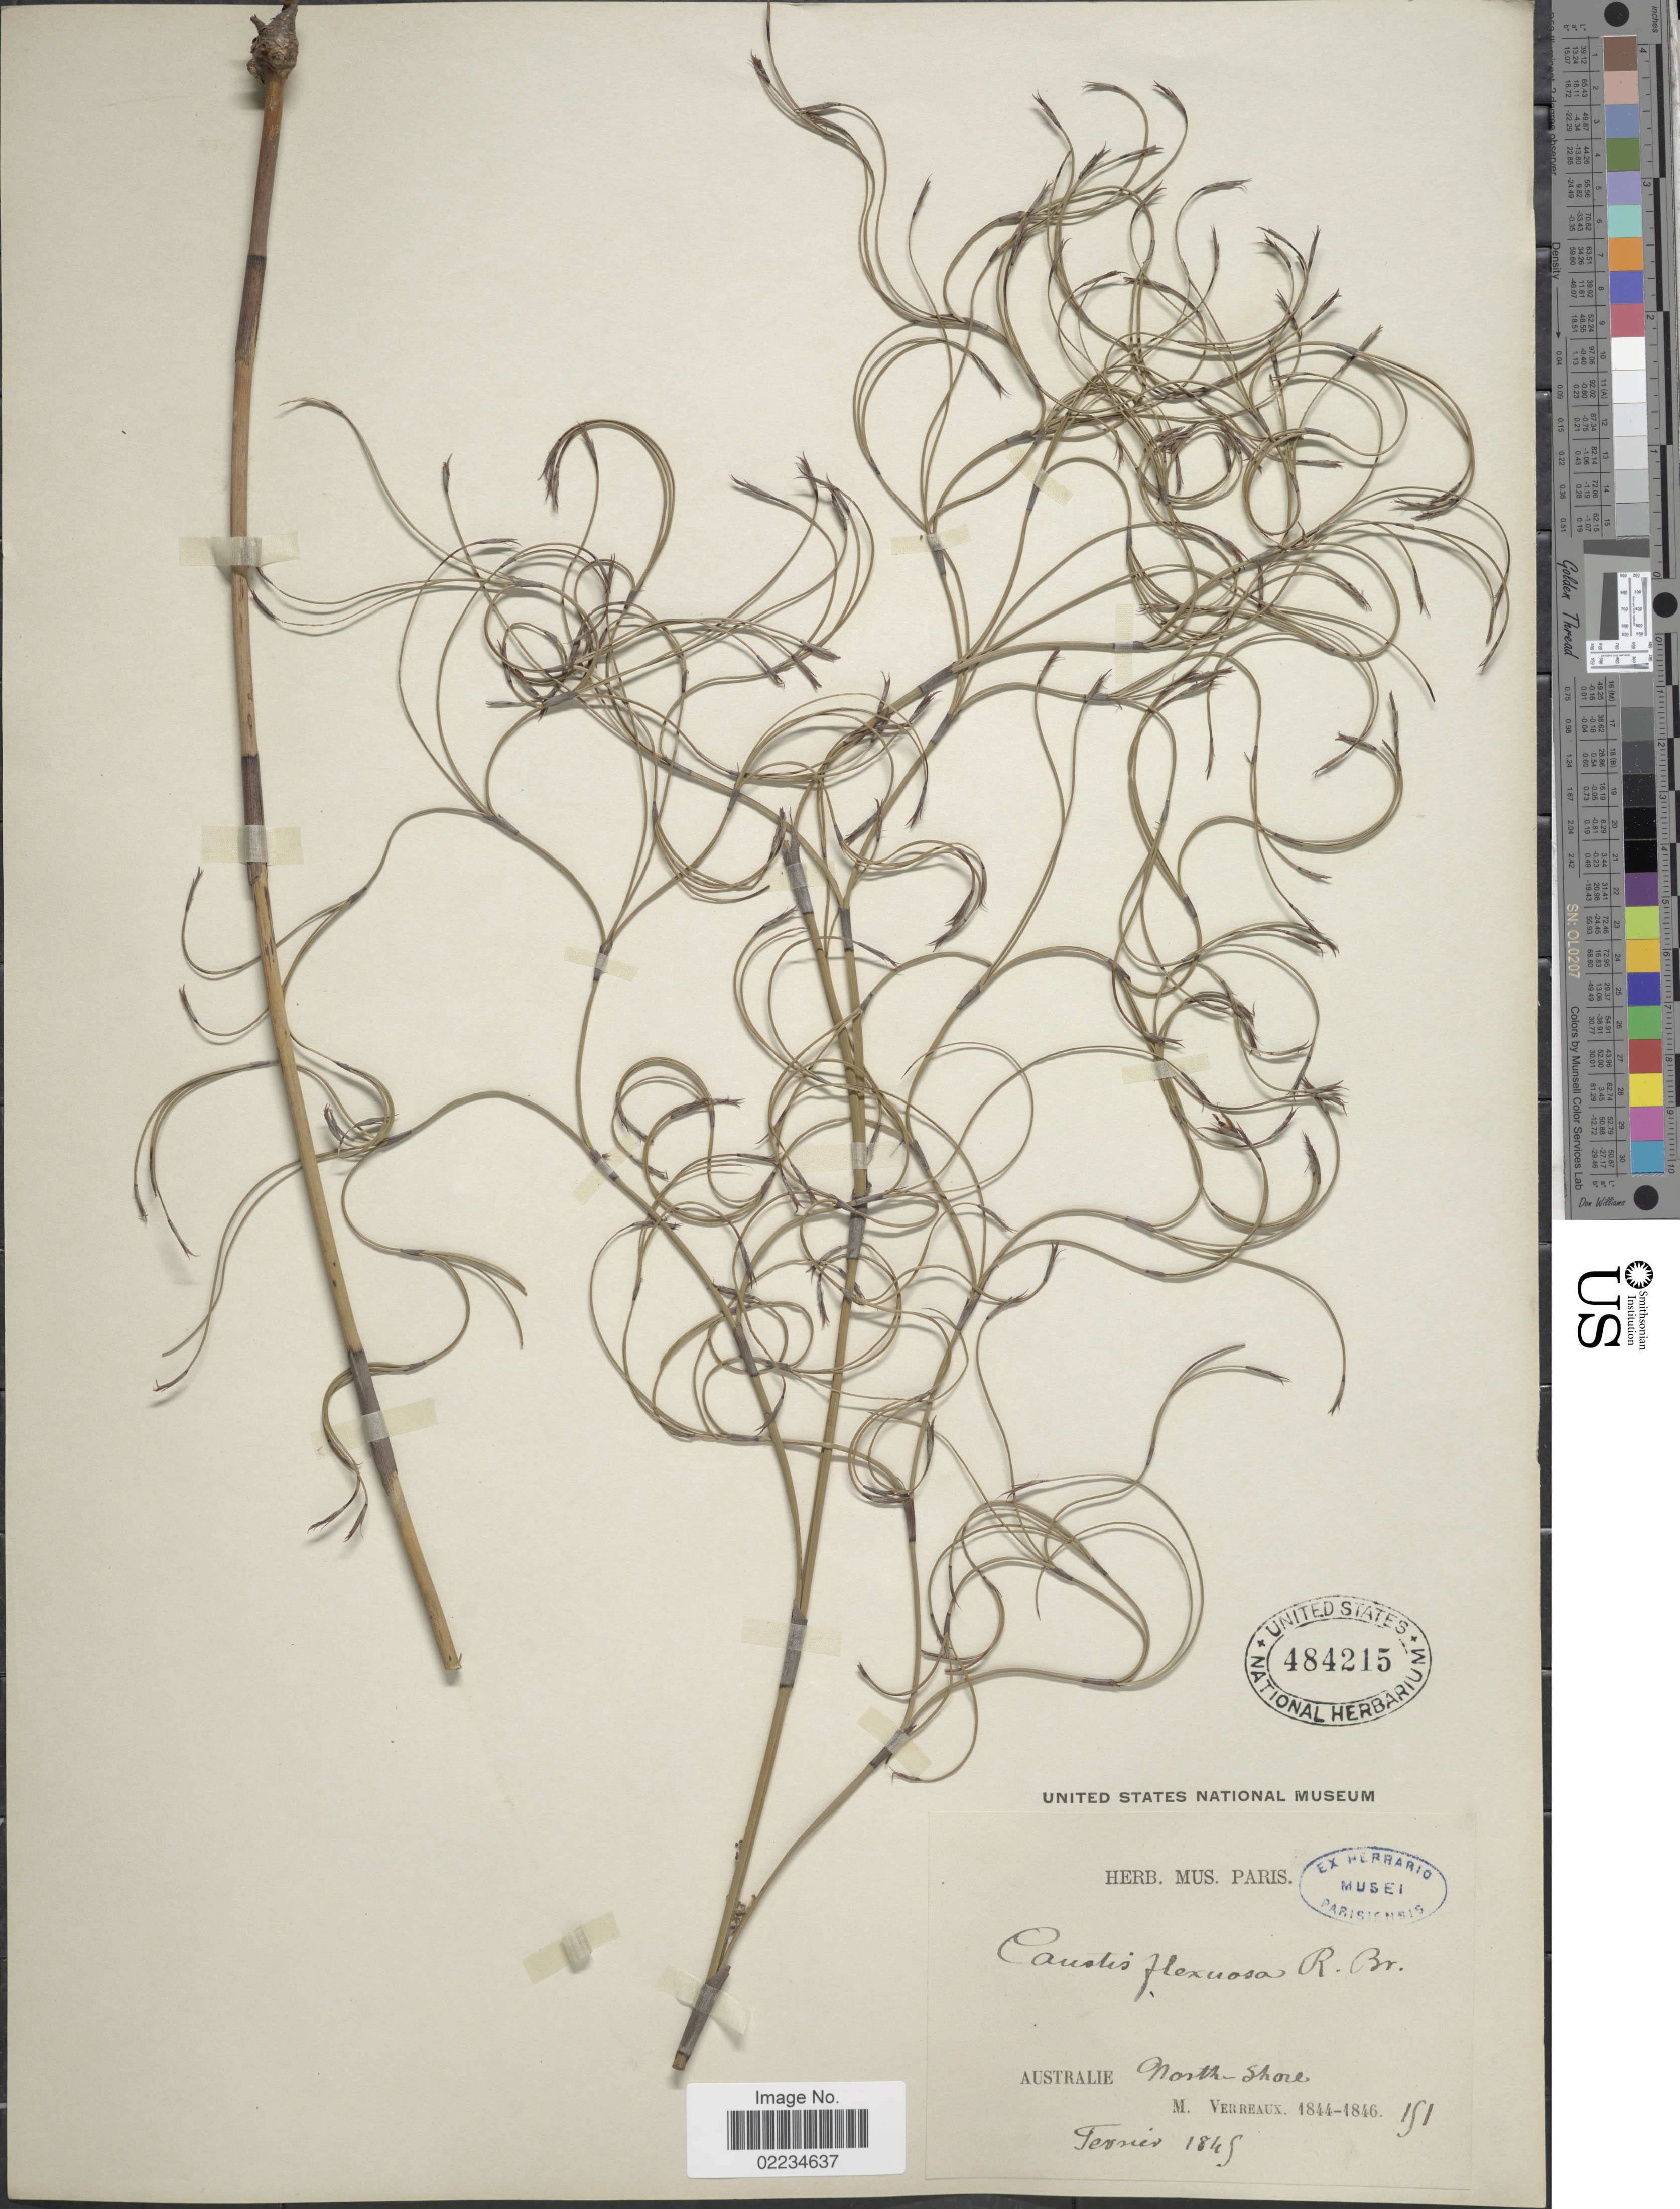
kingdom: Plantae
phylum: Tracheophyta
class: Liliopsida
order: Poales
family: Cyperaceae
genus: Caustis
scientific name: Caustis flexuosa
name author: R. Br.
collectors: J. Verreaux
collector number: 151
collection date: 1845-02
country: Australia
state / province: New South Wales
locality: North - Shore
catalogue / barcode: US 484215